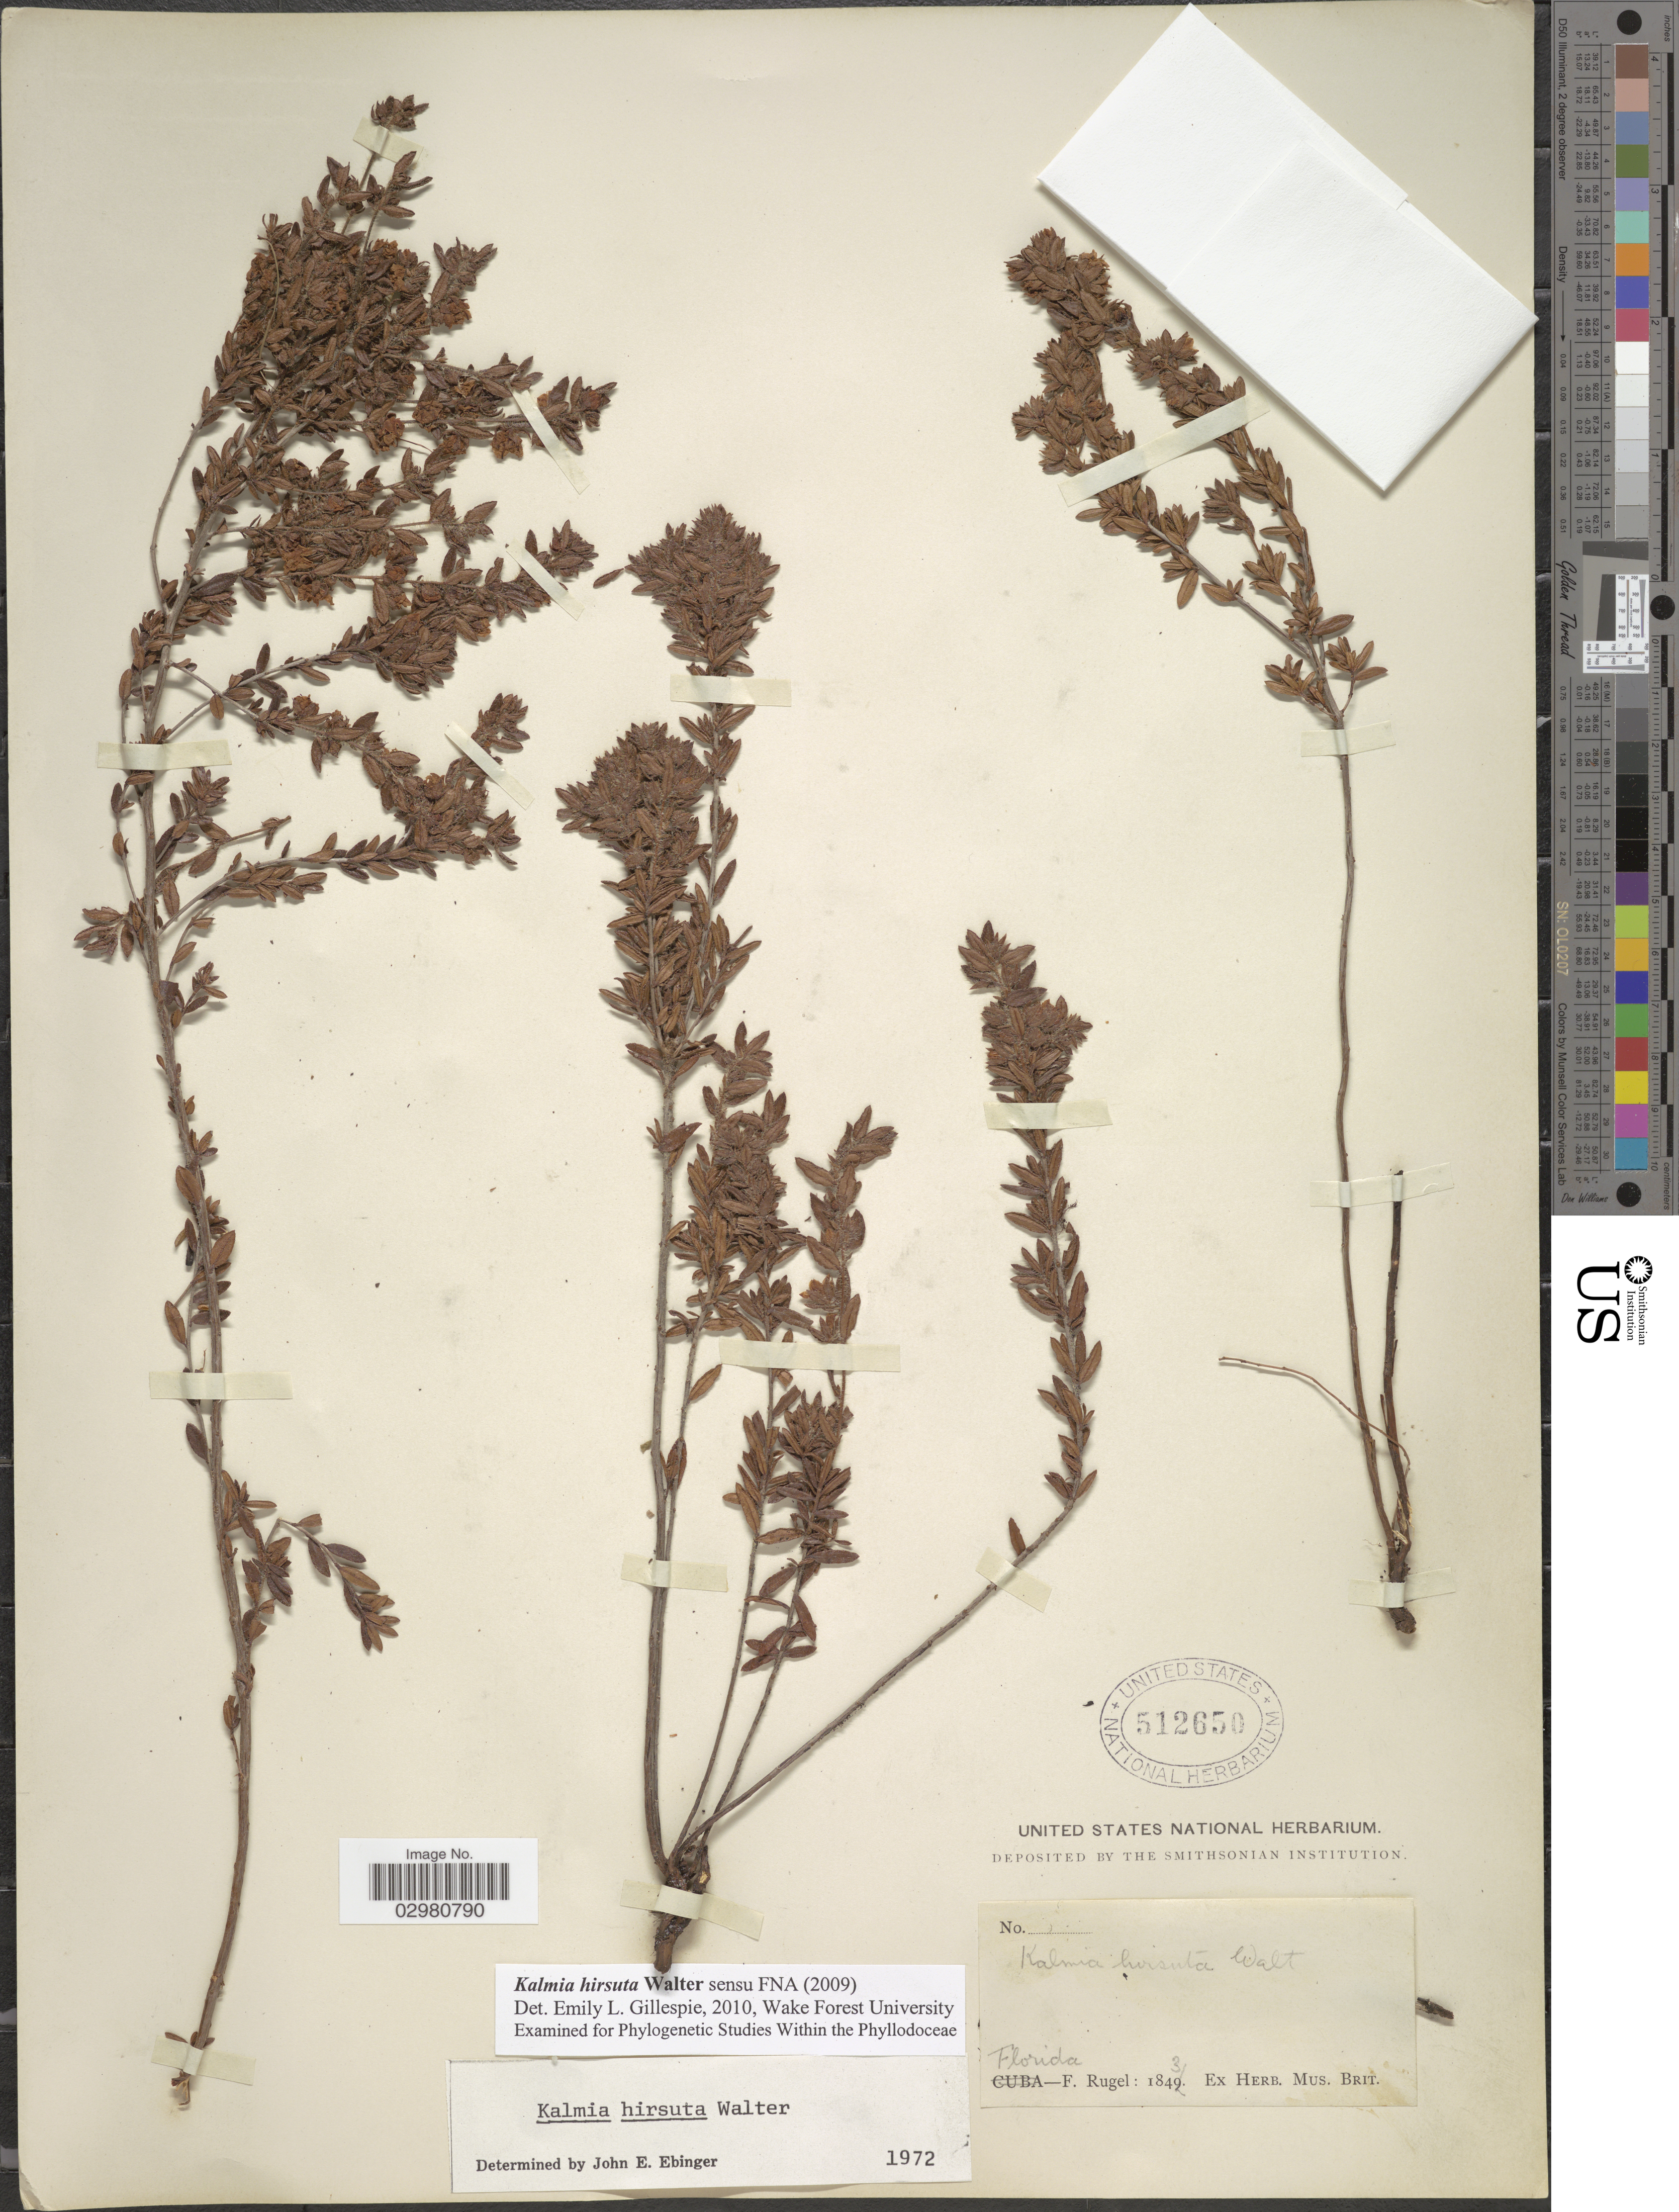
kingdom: Plantae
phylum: Tracheophyta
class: Magnoliopsida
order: Ericales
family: Ericaceae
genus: Kalmia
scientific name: Kalmia hirsuta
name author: Walter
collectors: F. Rugel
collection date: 1842-03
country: United States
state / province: Florida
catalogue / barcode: US 512650